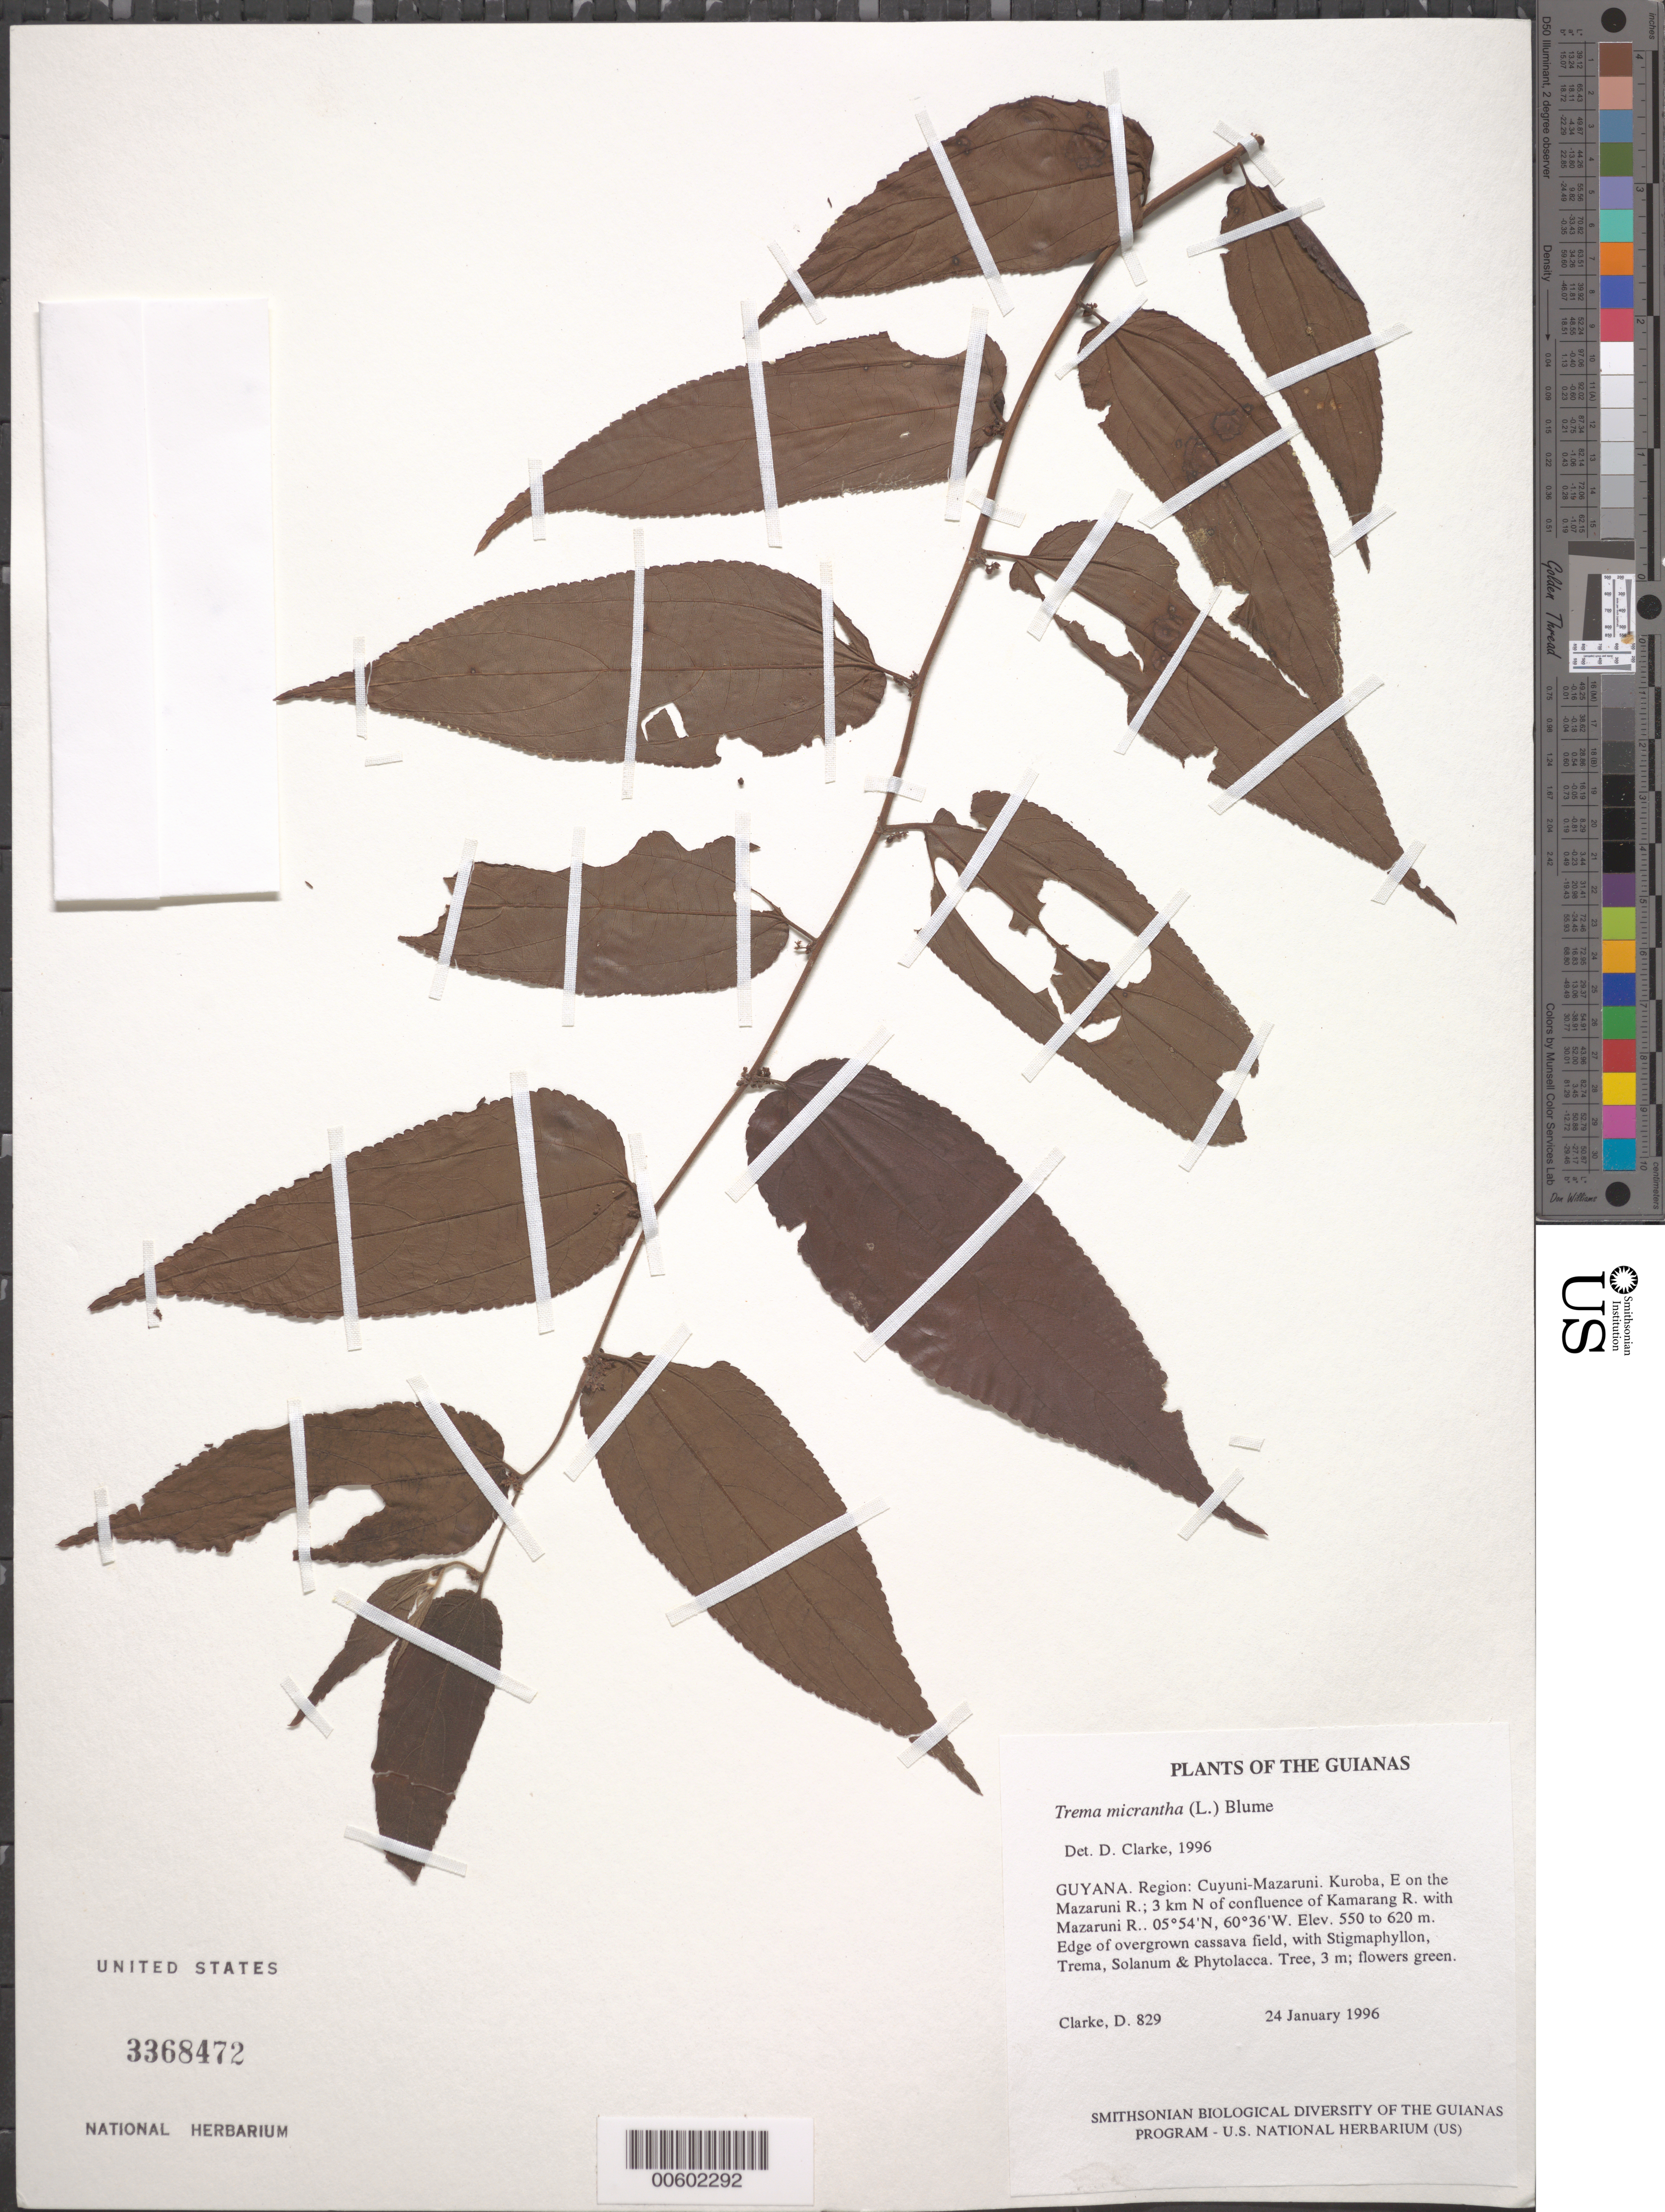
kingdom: Plantae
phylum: Tracheophyta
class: Magnoliopsida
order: Rosales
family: Cannabaceae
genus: Trema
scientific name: Trema micranthum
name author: (L.) Blume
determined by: Clarke, H. D., University of North Carolina (Asheville)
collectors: H. D. Clarke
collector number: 829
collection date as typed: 24 January 1996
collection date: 1996-01-24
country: Guyana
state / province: Cuyuni-Mazaruni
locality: Kuroba, E on the Mazaruni R.; 3 km N of confluence of Kamarang R. with Mazaruni R.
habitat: Edge of overgrown cassava field, with Stigmaphyllon, Trema, Solanum & Phytolacca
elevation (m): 550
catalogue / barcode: US 3368472